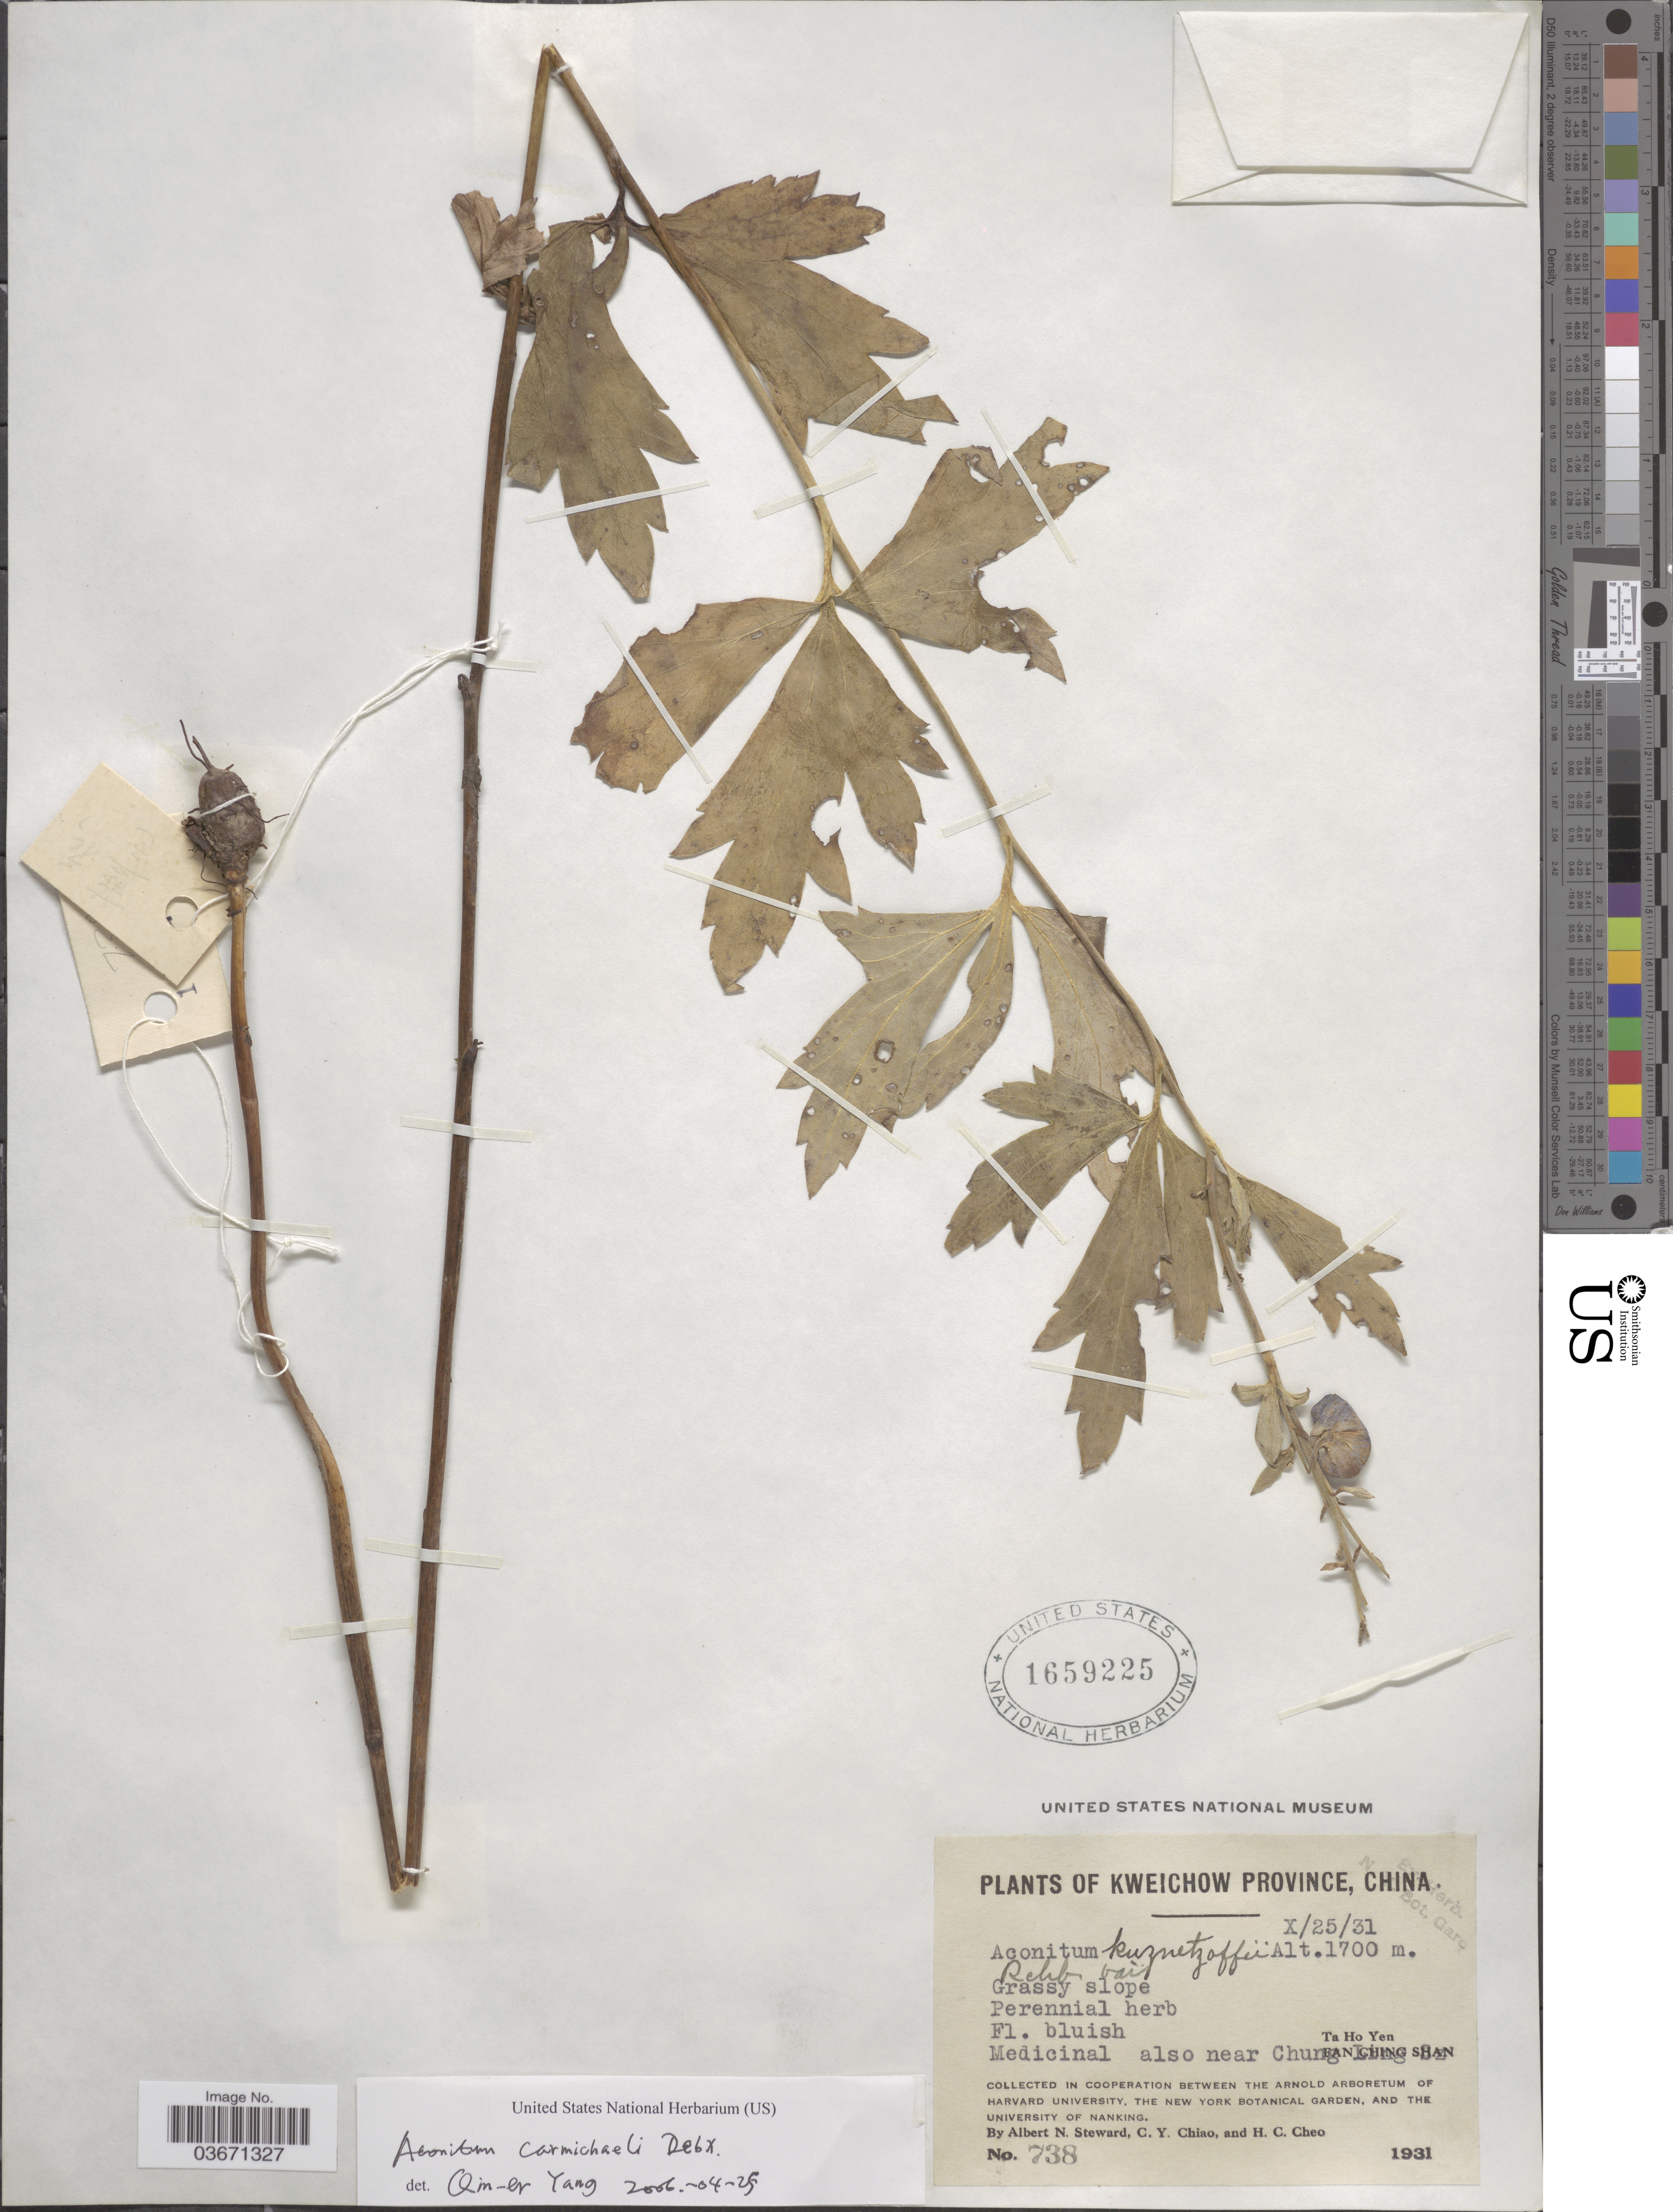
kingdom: Plantae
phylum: Tracheophyta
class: Magnoliopsida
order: Ranunculales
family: Ranunculaceae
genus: Aconitum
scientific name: Aconitum carmichaelii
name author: Debeaux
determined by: Yang, Q. E.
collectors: A. N. Steward, C. Y. Chiao & H. Cheo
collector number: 738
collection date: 1931-10-25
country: China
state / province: Guizhou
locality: Kweichow Province. Near Chung Iing Sa. [interpreted] Ta Ho Yen.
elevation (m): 1700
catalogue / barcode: US 1659225